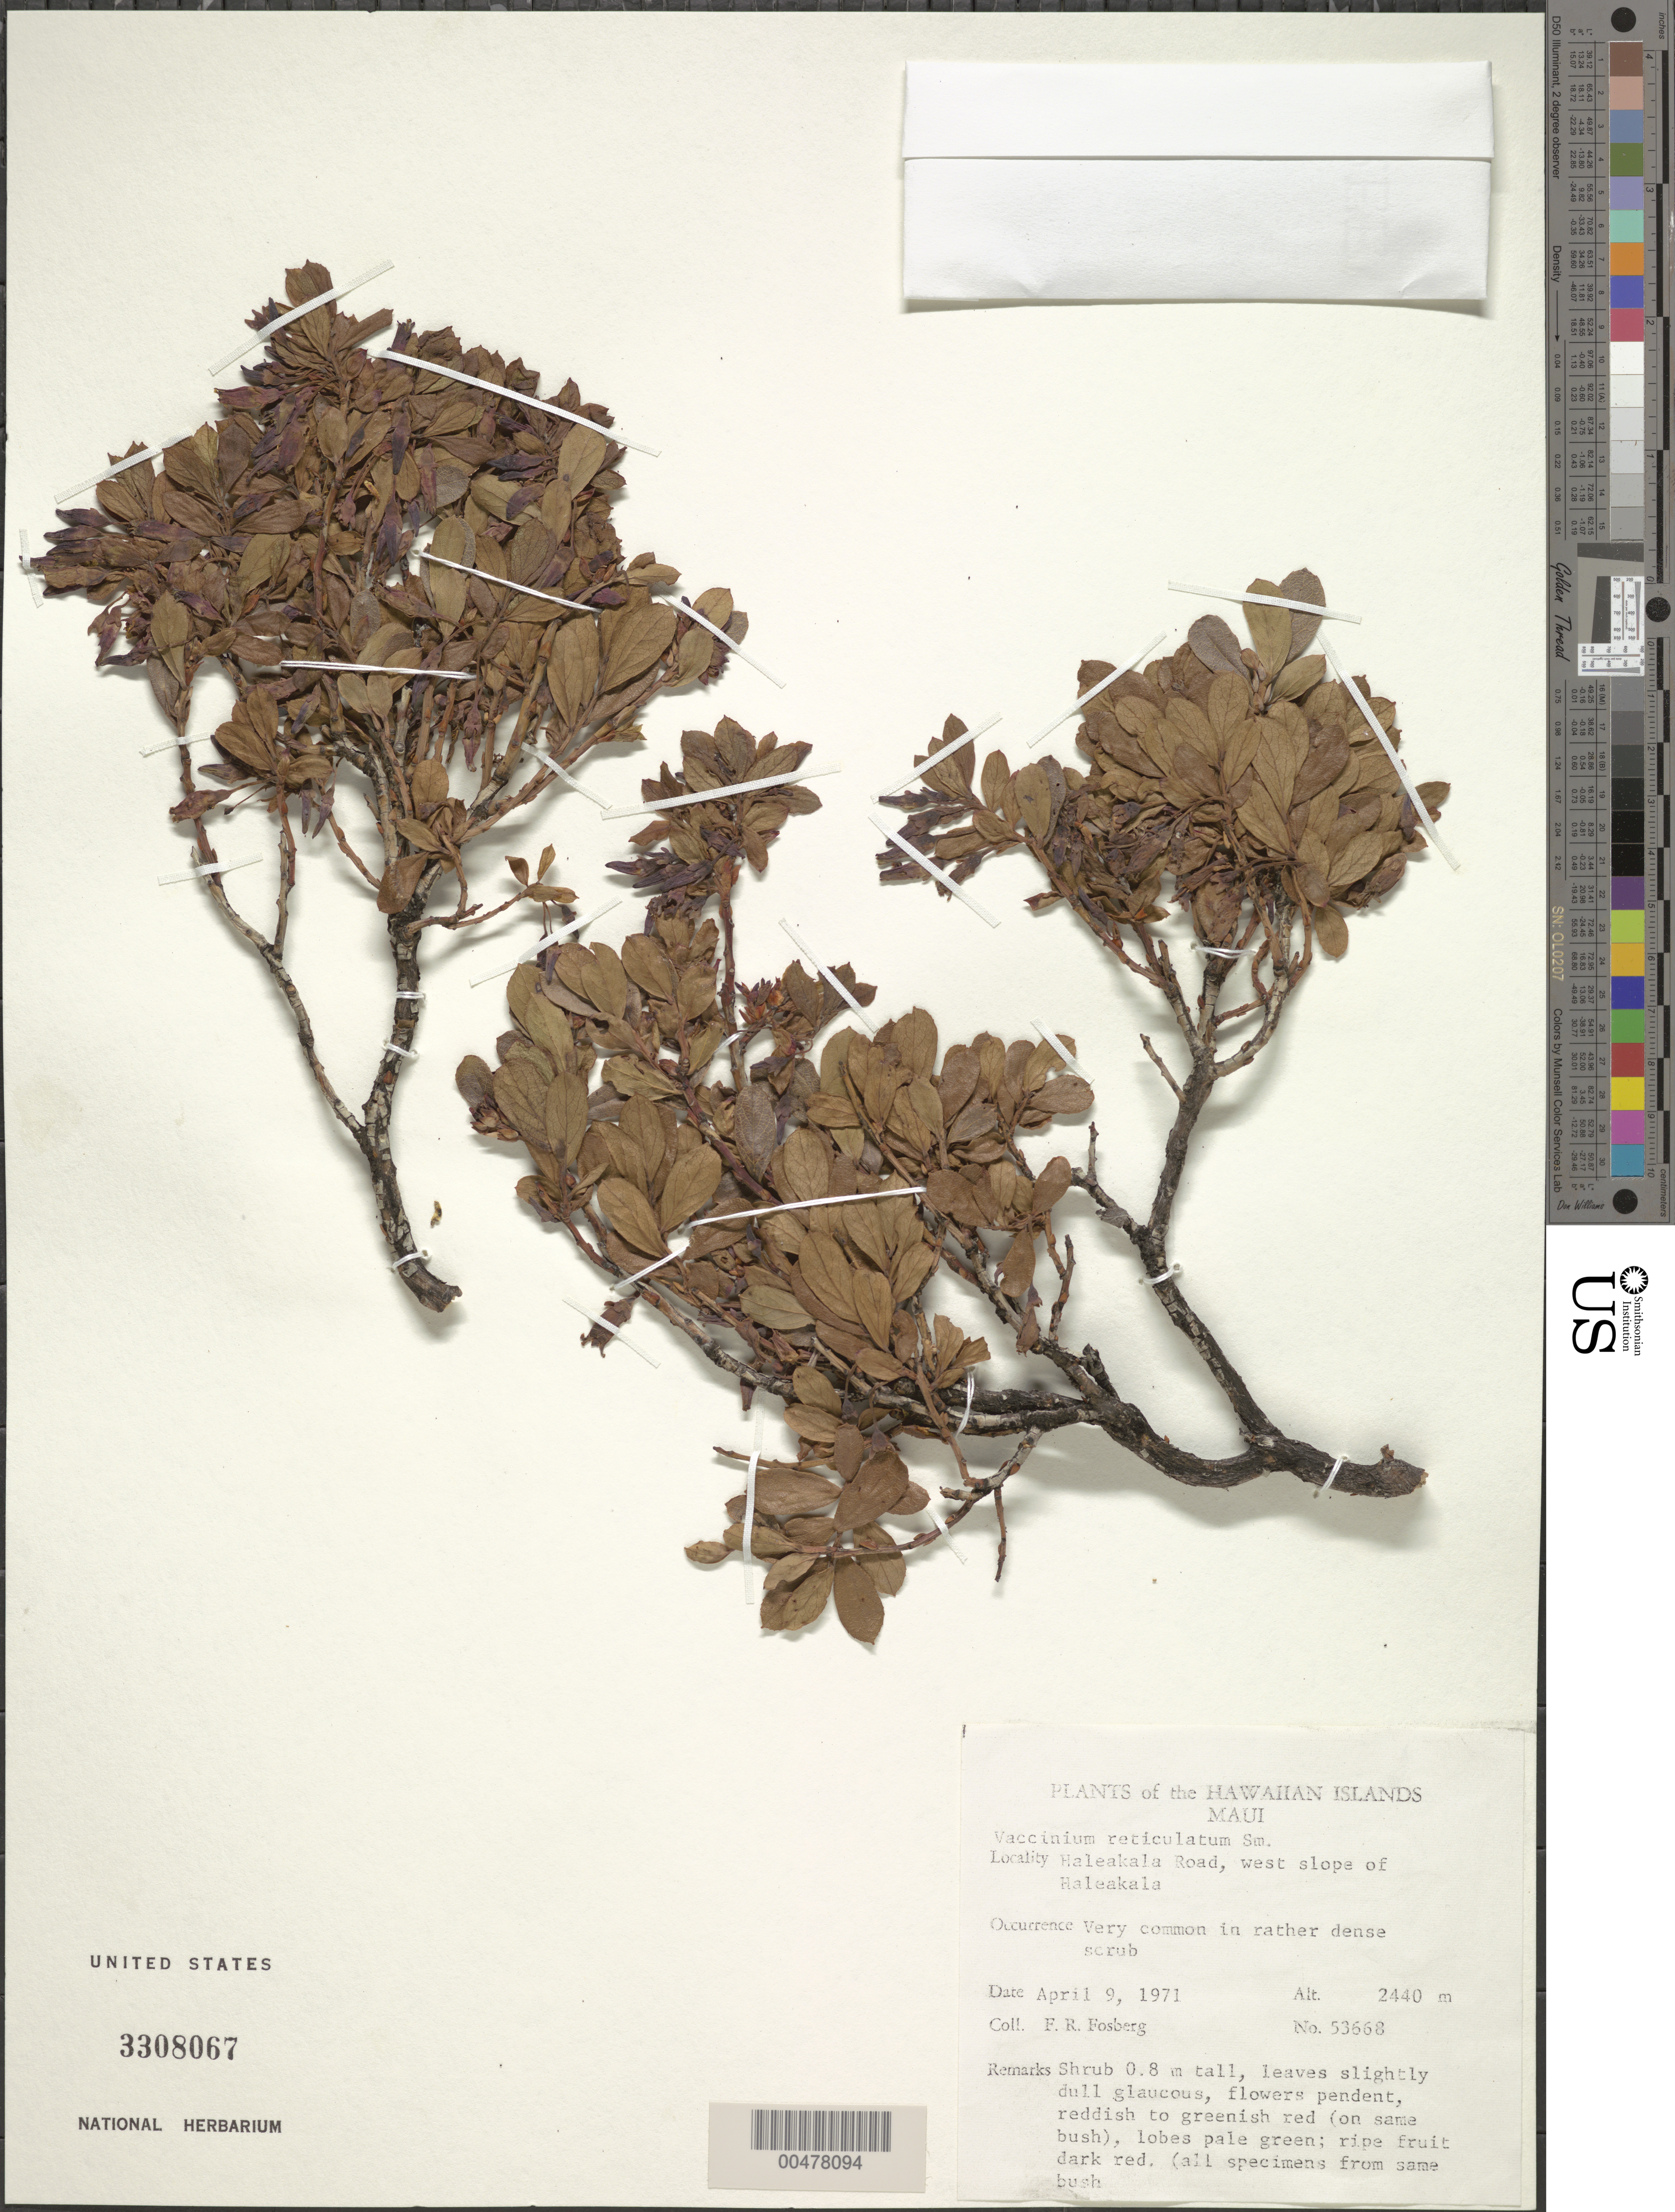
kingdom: Plantae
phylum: Tracheophyta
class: Magnoliopsida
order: Ericales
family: Ericaceae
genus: Vaccinium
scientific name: Vaccinium reticulatum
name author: Sm.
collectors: F. R. Fosberg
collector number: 53668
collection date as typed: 9 Apr 1971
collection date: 1971-04-09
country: United States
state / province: Hawaii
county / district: Maui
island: Maui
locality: Haleakala Rd, W slope of Haleakala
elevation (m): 2440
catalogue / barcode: US 3308067